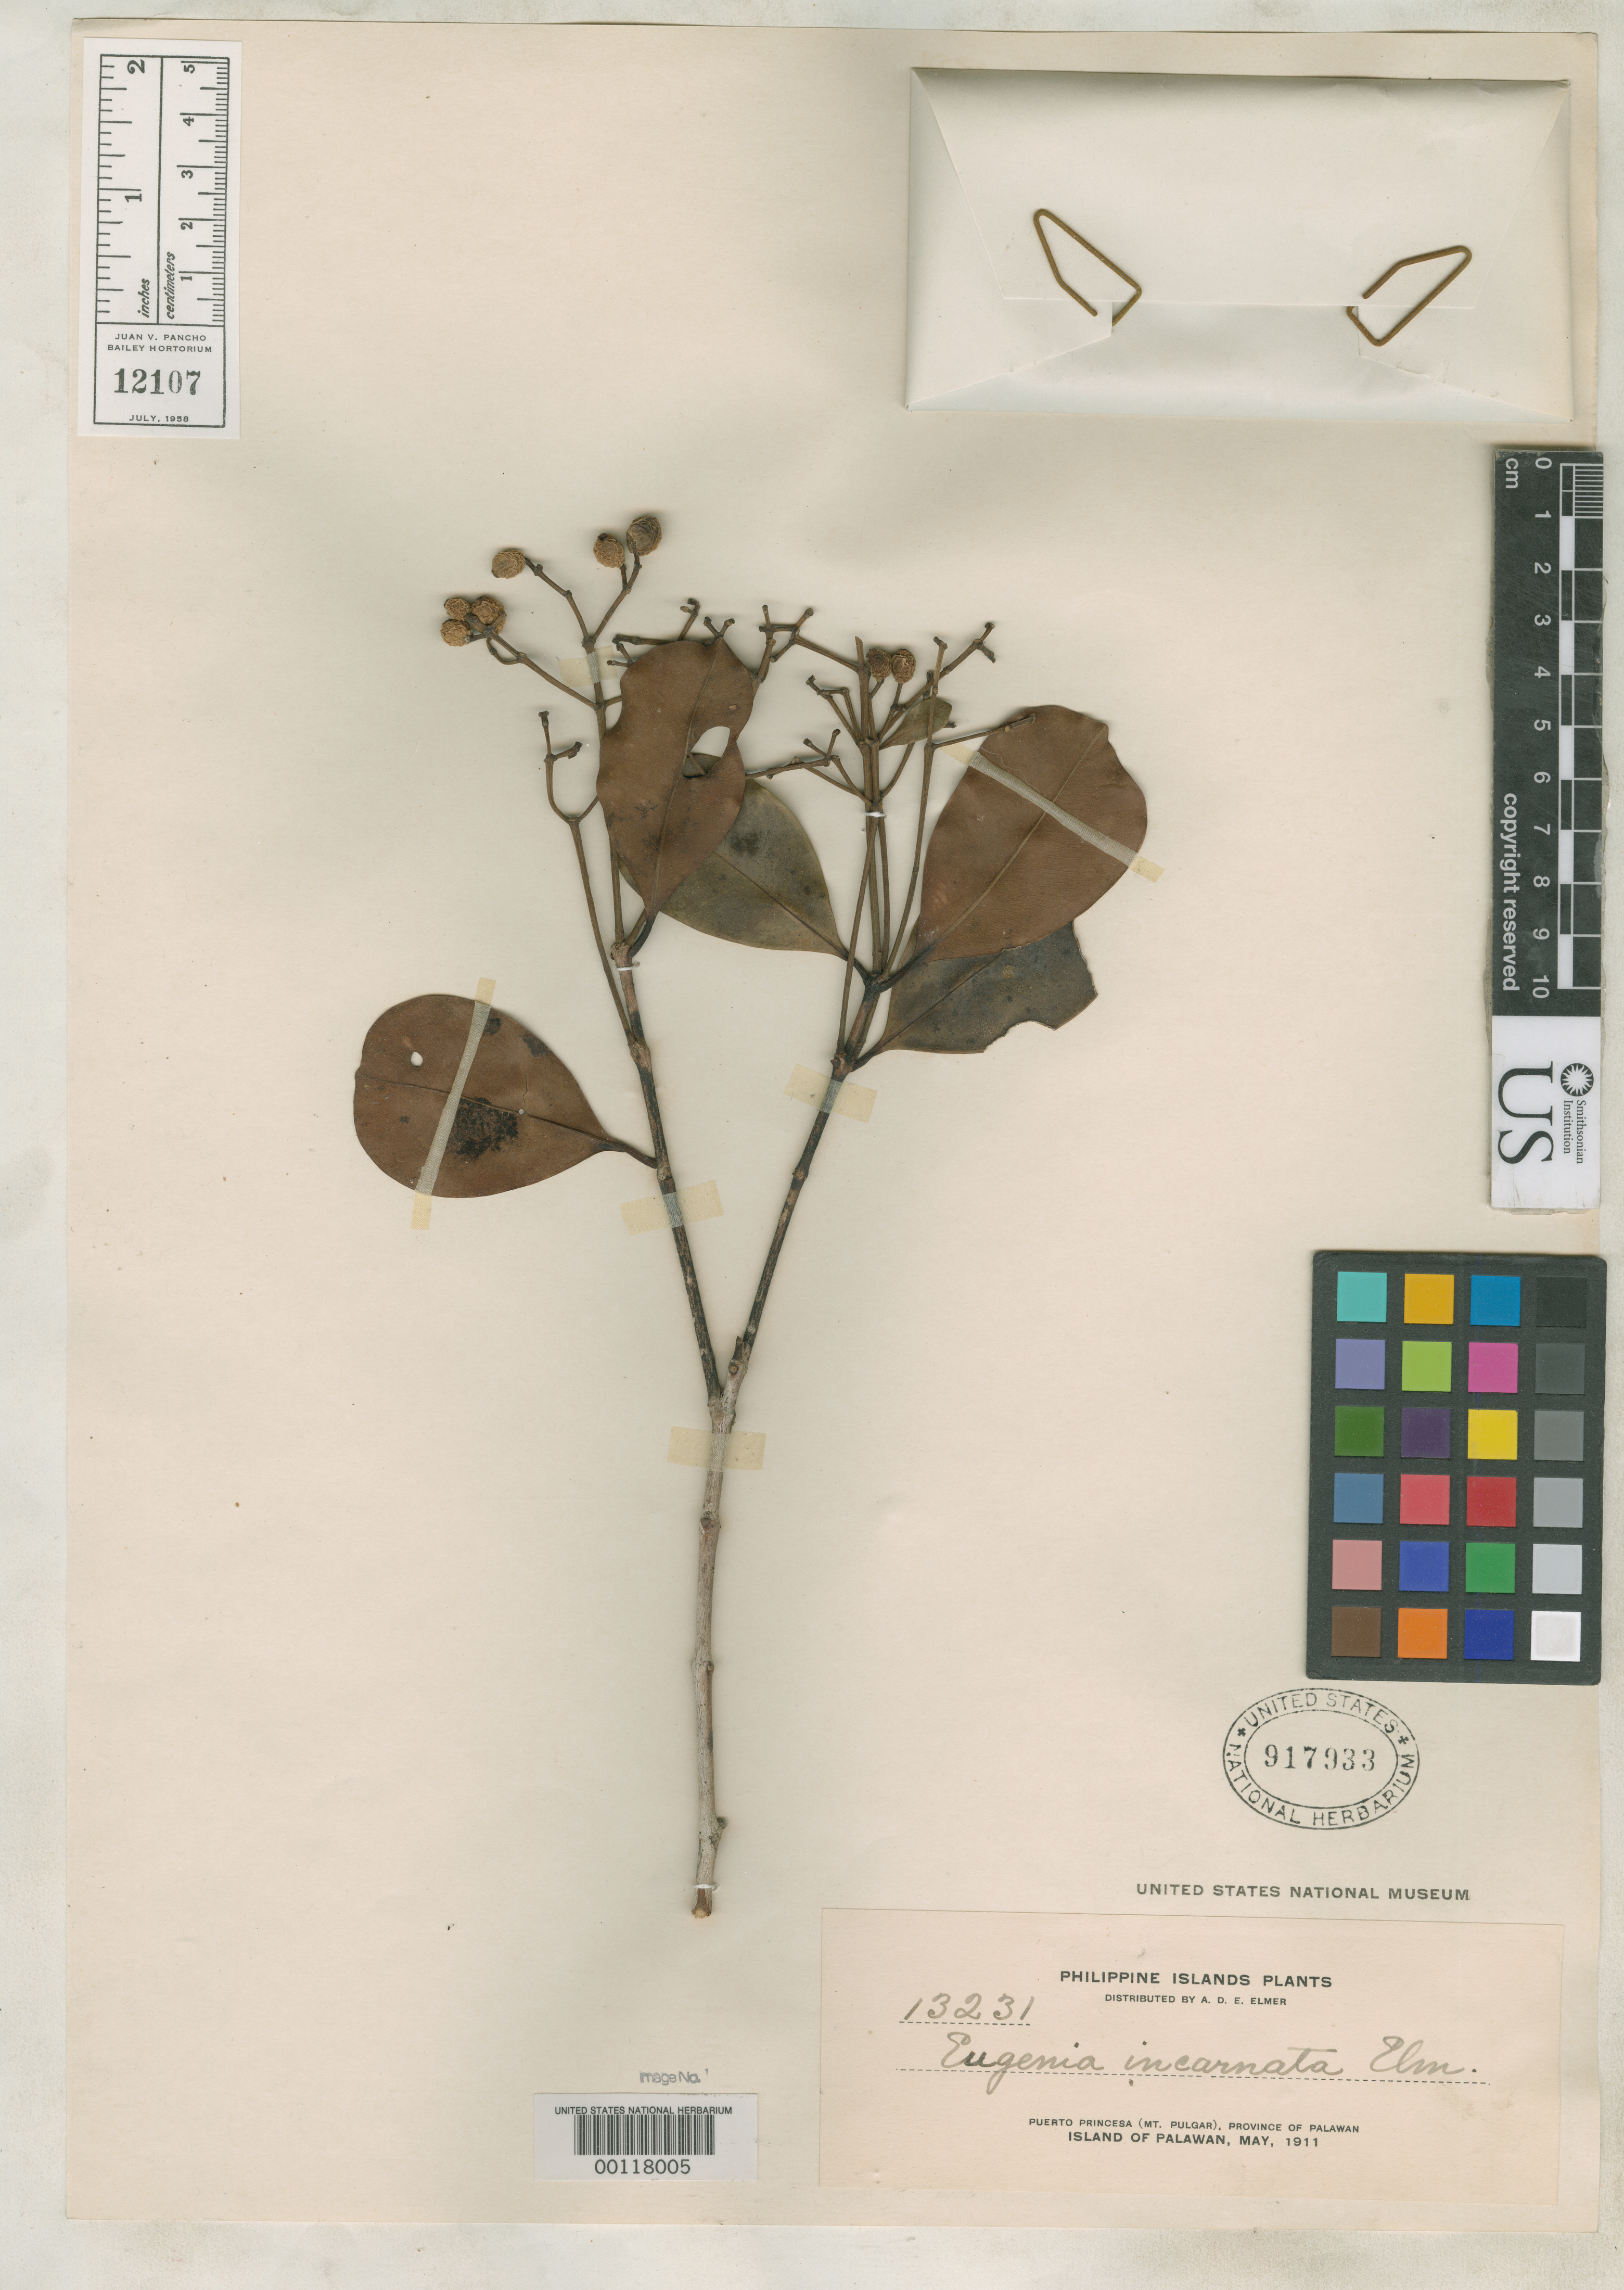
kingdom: Plantae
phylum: Tracheophyta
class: Magnoliopsida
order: Myrtales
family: Myrtaceae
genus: Eugenia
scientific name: Eugenia incarnata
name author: Elmer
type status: Isotype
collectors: A. D. E. Elmer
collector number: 13231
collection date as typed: May 1911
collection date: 1911-05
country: Philippines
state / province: Mimaropa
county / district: Palawan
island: Palawan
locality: Puerto Princesa (Mt. Pulgar), province of Palawan, Island of Palawan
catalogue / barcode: US 917933